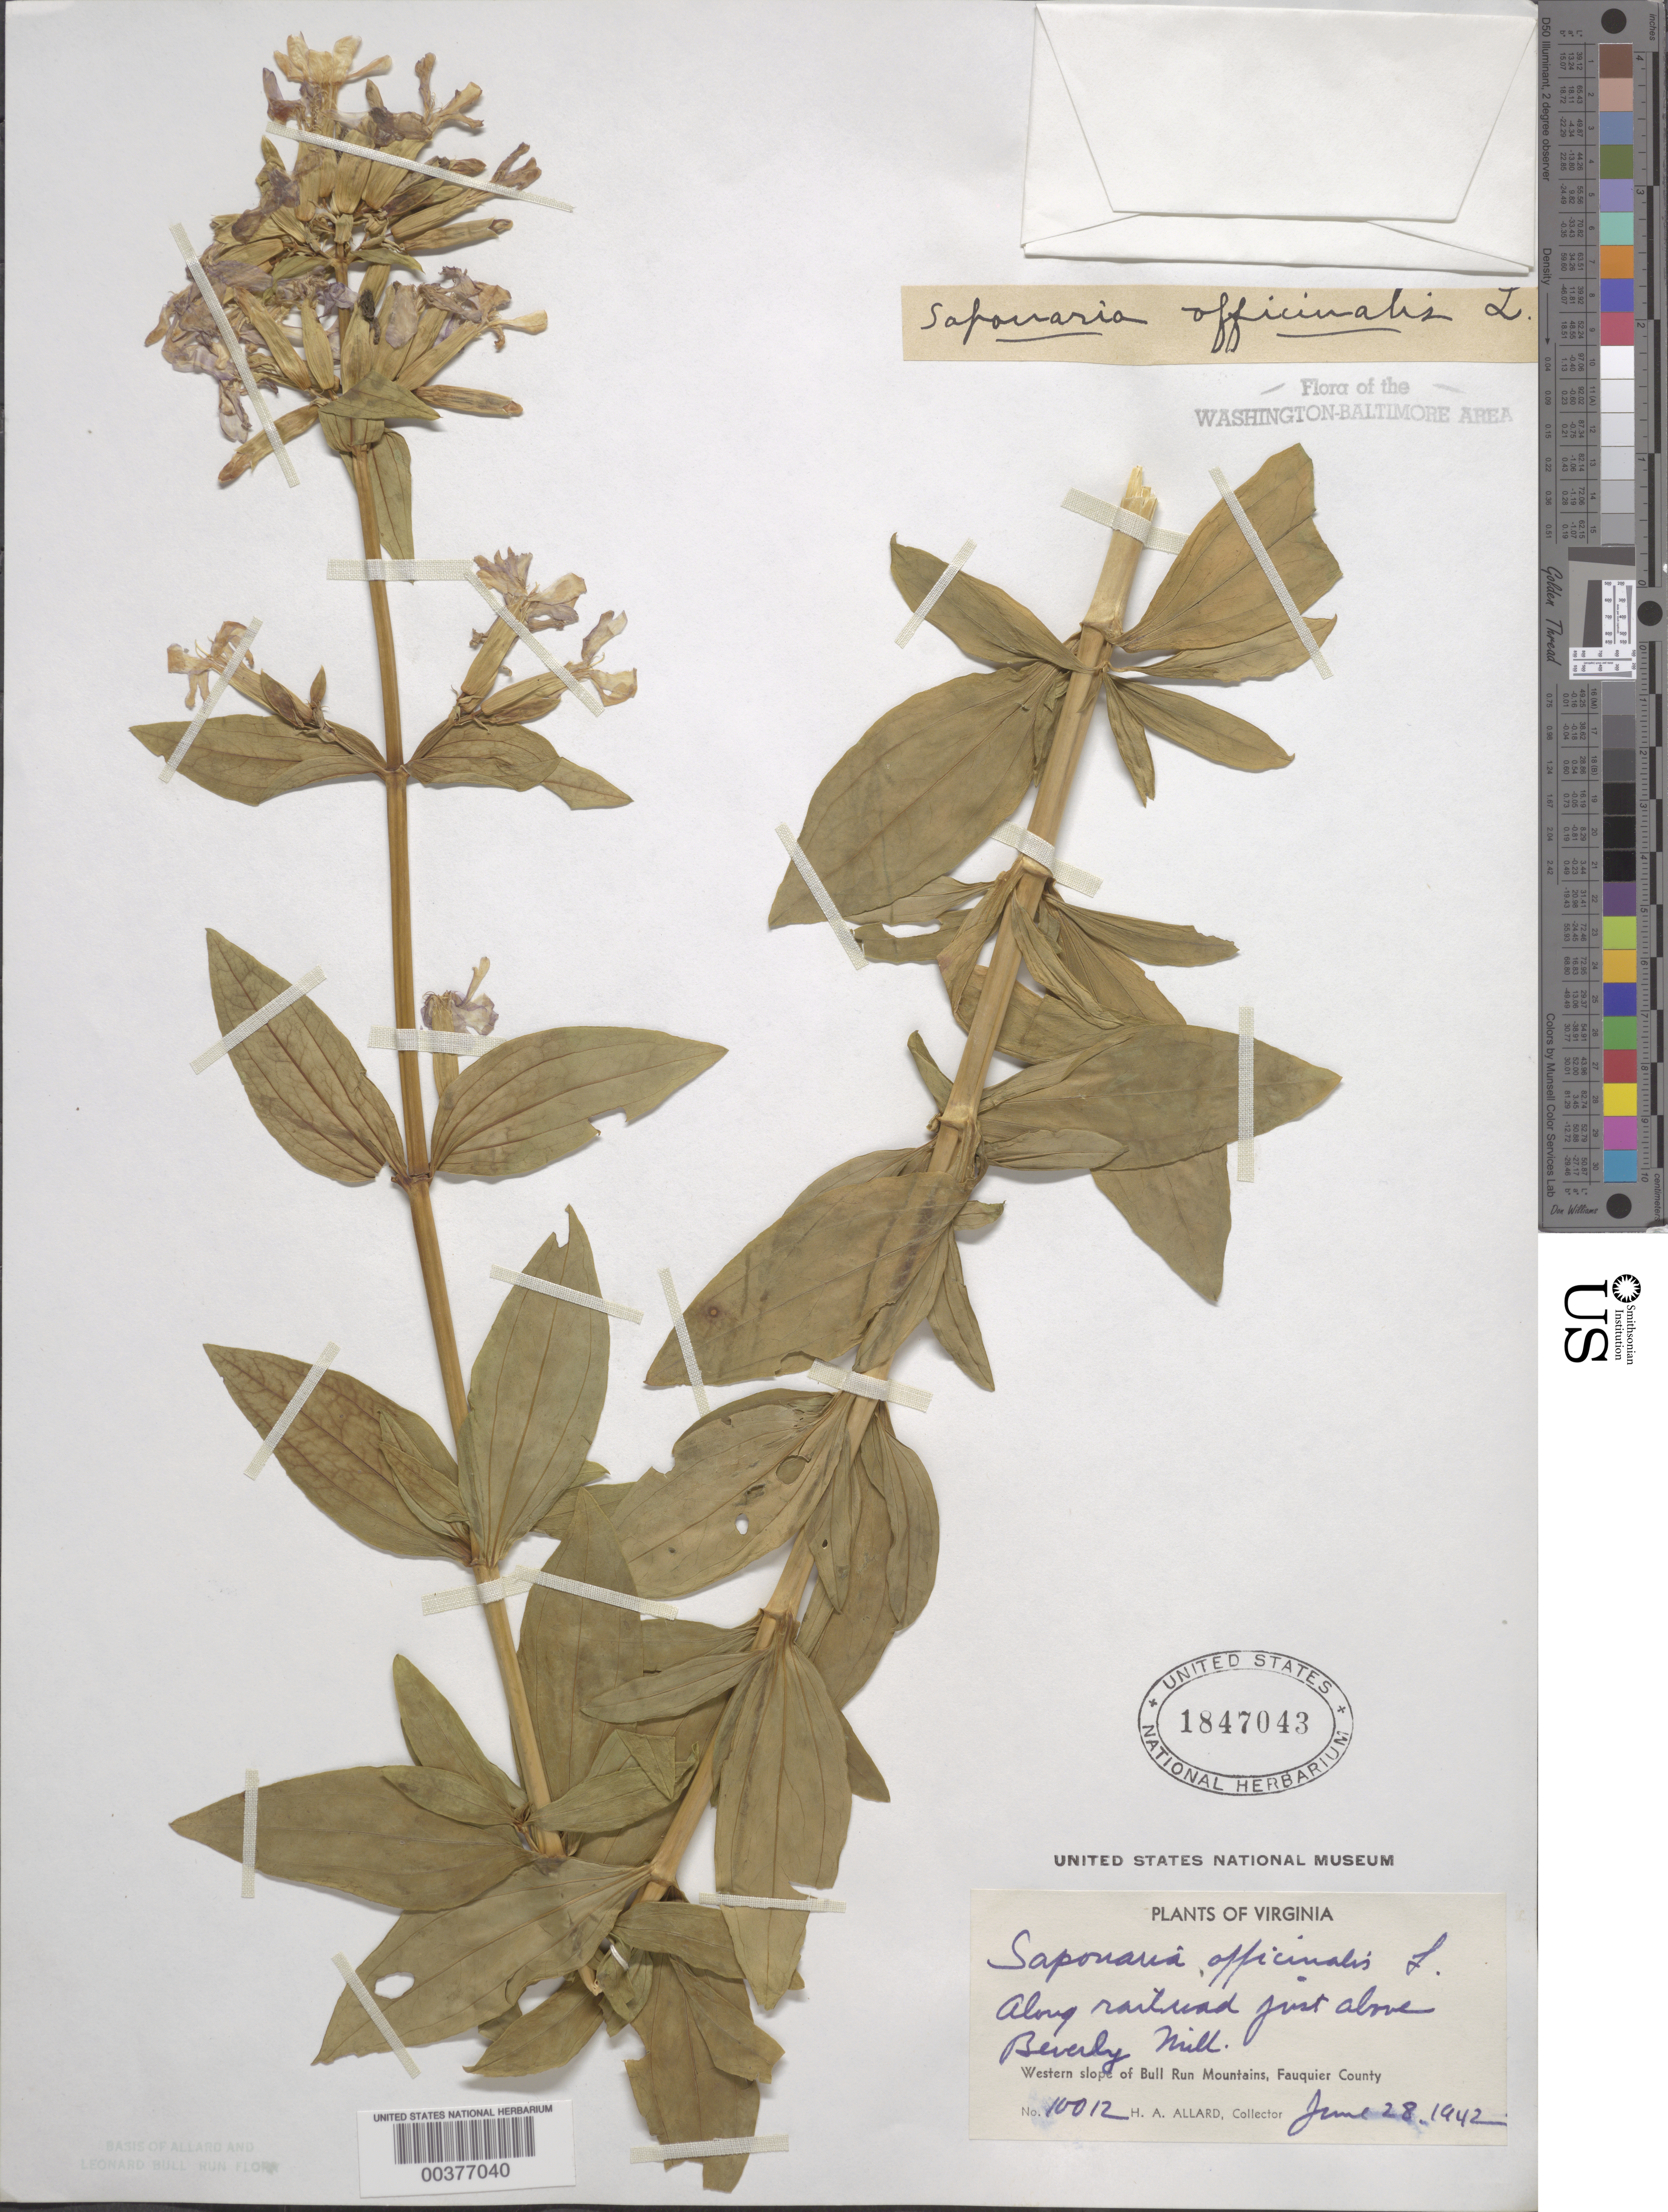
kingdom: Plantae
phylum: Tracheophyta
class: Magnoliopsida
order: Caryophyllales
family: Caryophyllaceae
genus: Saponaria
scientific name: Saponaria officinalis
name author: L.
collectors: H. A. Allard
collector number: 10012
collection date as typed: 28 Jun 1942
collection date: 1942-06-28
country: United States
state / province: Virginia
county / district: Fauquier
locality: Above Beverley Mill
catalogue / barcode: US 1847043